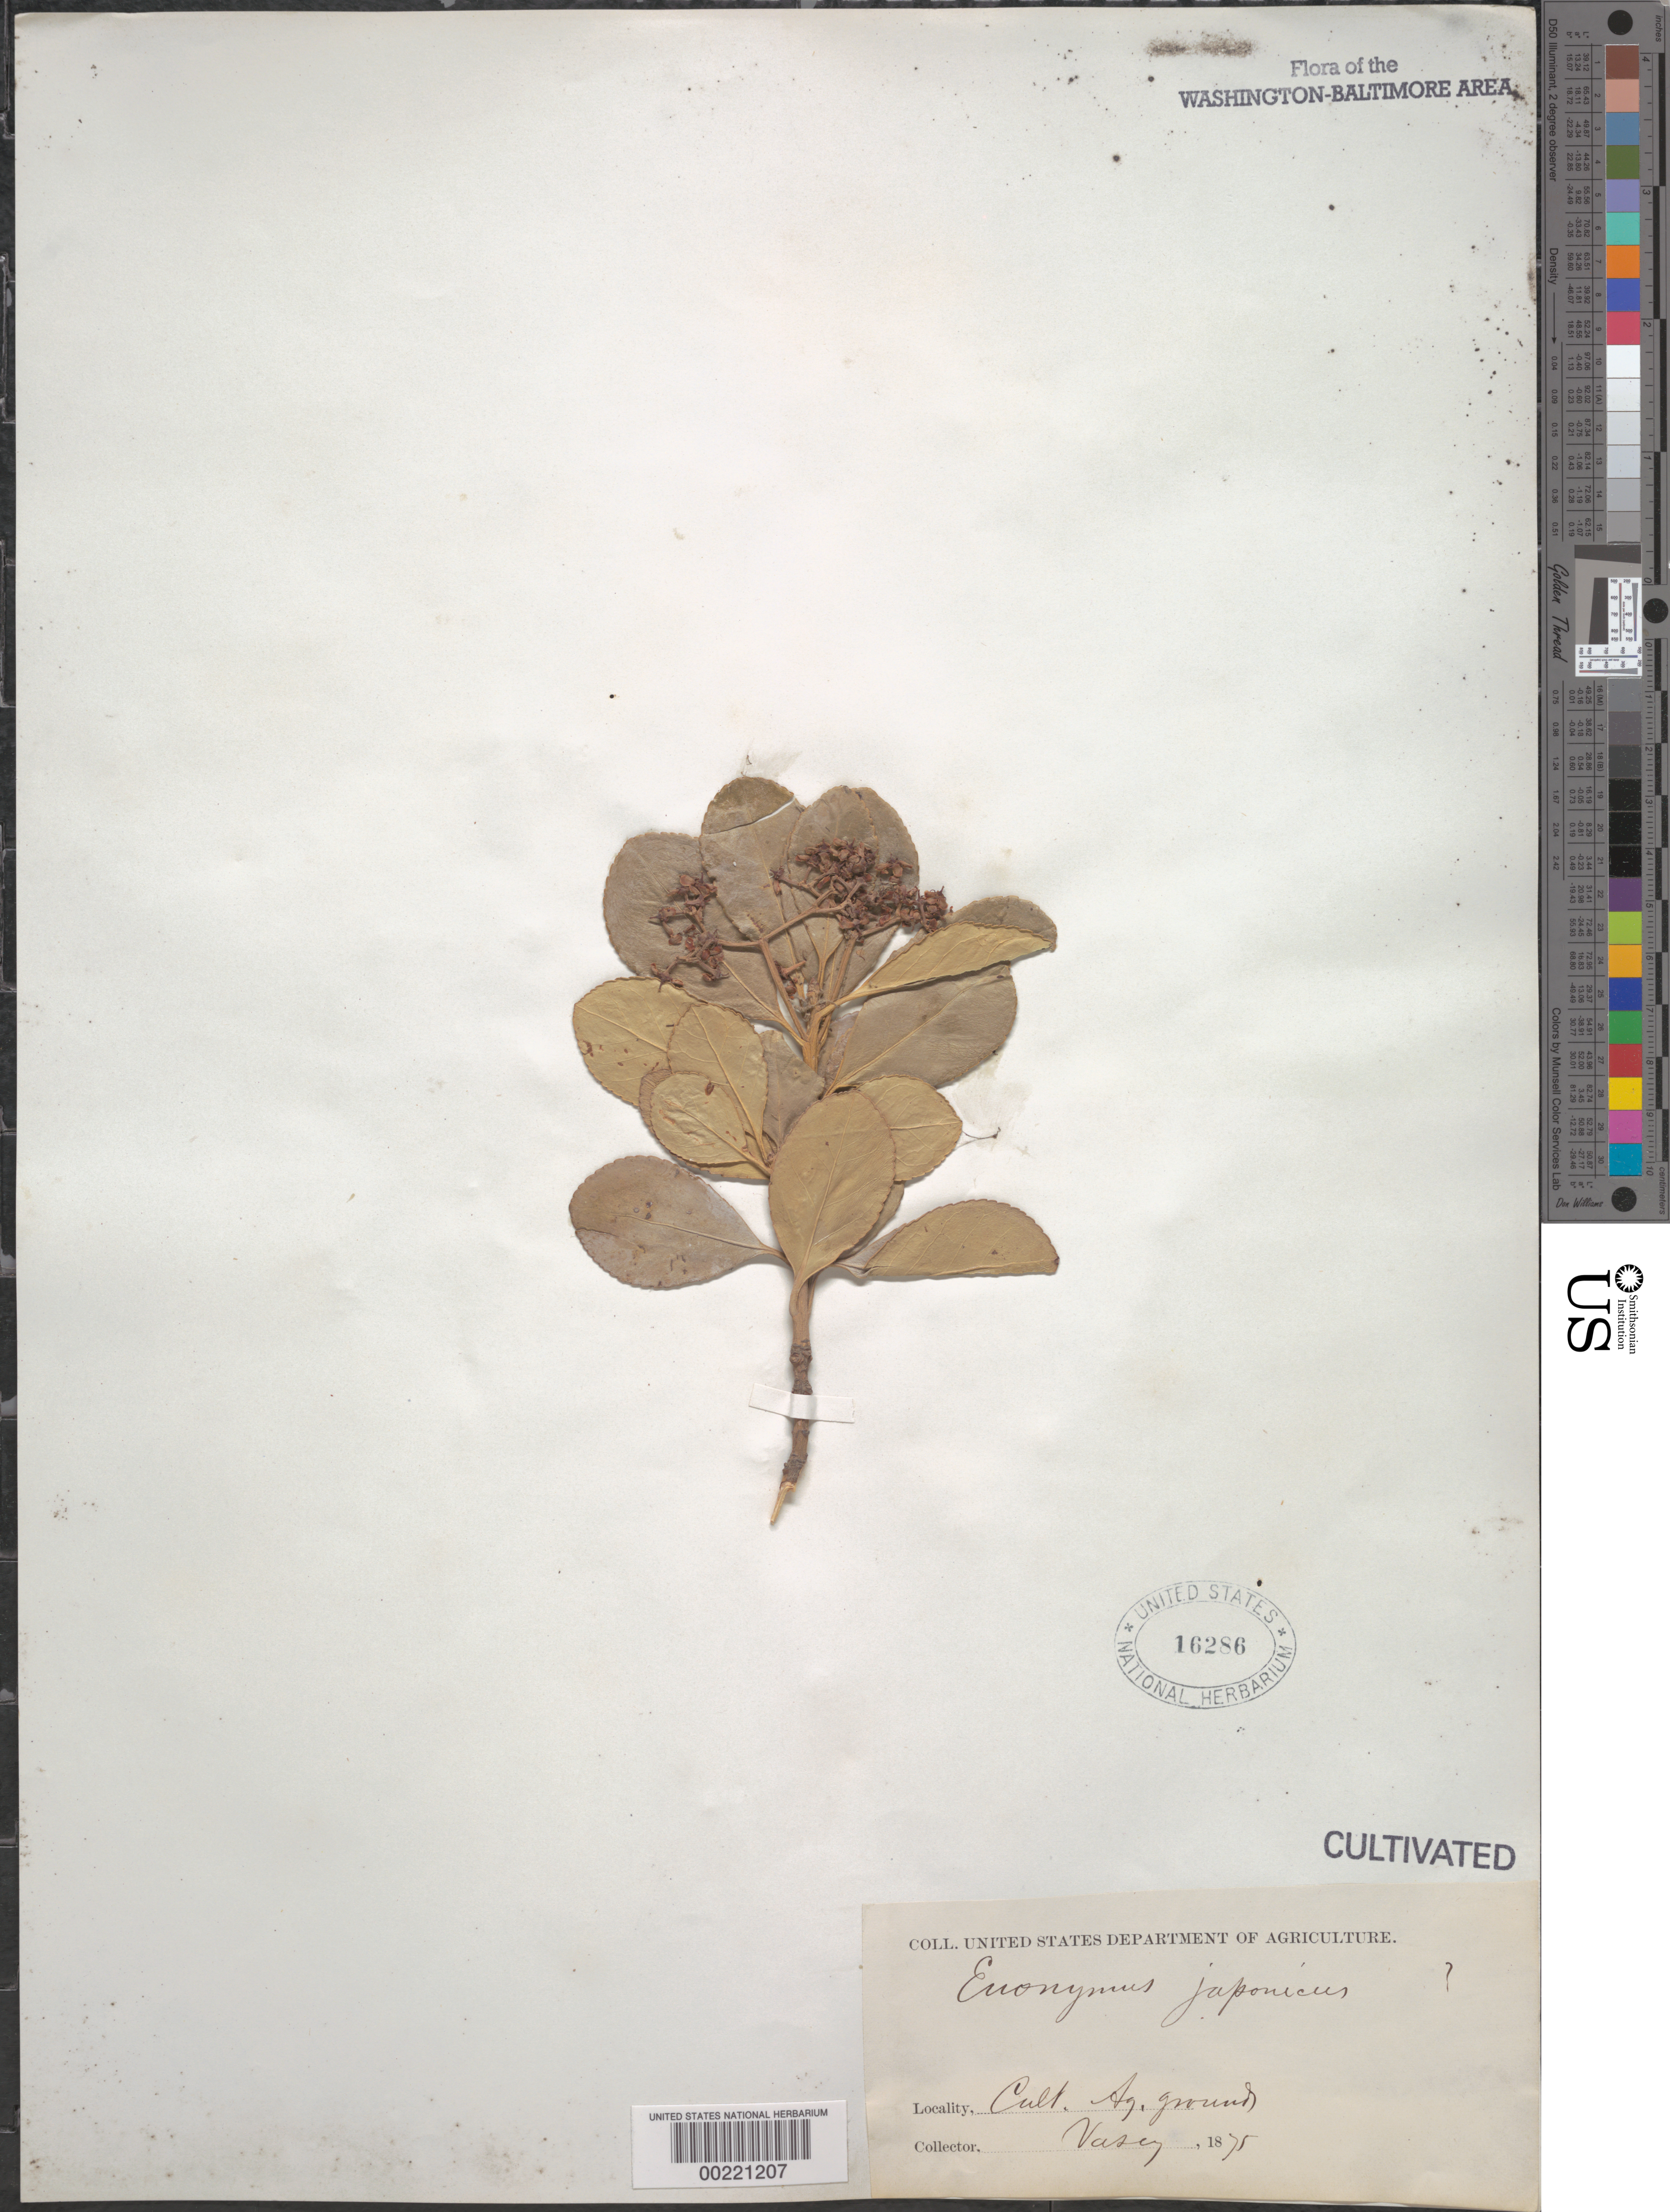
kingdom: Plantae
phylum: Tracheophyta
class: Magnoliopsida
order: Celastrales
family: Celastraceae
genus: Euonymus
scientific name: Euonymus japonicus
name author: Thunb.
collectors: G. R. Vasey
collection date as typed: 1875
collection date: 1875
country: United States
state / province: District of Columbia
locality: Department of Agriculture Grounds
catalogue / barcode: US 16286